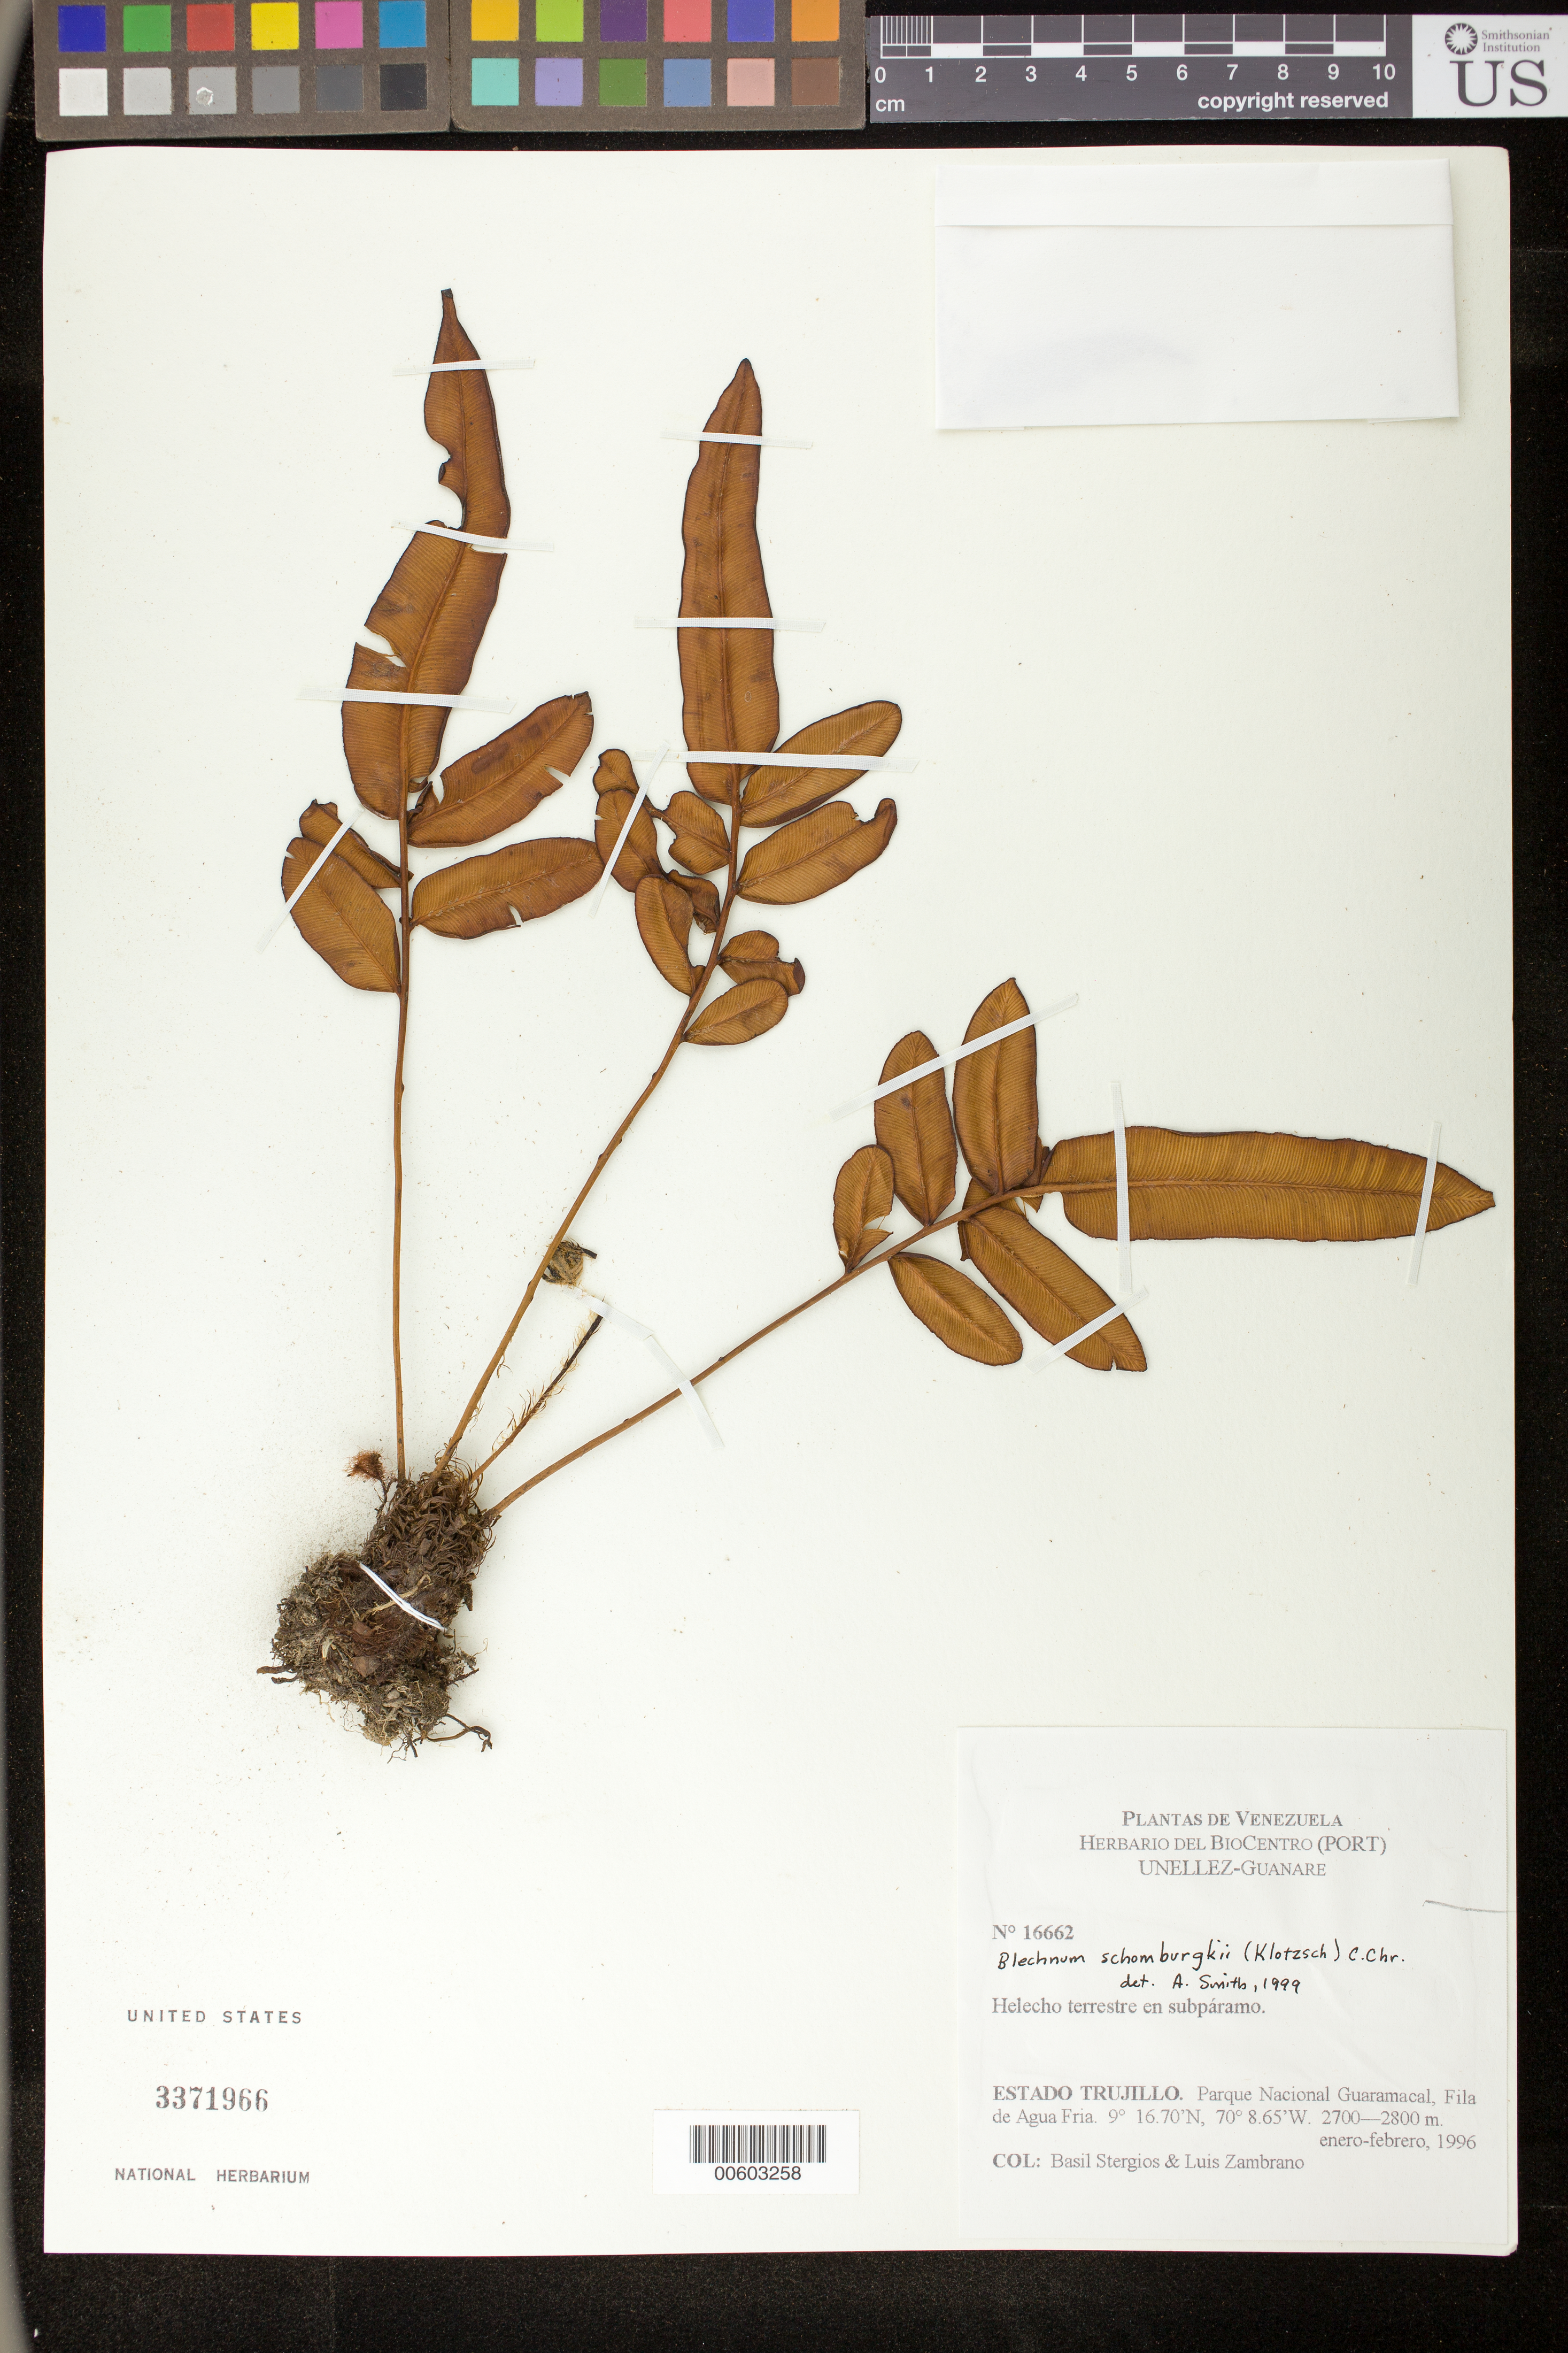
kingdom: Plantae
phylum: Tracheophyta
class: Polypodiopsida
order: Polypodiales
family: Blechnaceae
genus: Blechnum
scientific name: Blechnum schomburgkii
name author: (Klotzsch) C. Chr.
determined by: Smith, Alan R., (UC)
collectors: B. G. Stergios & L. Zambrano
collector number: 16662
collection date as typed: Jan 1996 to -- Feb 1996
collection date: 1996-01/1996-02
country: Venezuela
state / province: Trujillo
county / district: Boconó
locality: Parque Nacional Guaramacal, Fila de Agua Fria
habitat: Subpáramo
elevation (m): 2700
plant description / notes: PORT, US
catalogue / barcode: US 3371966